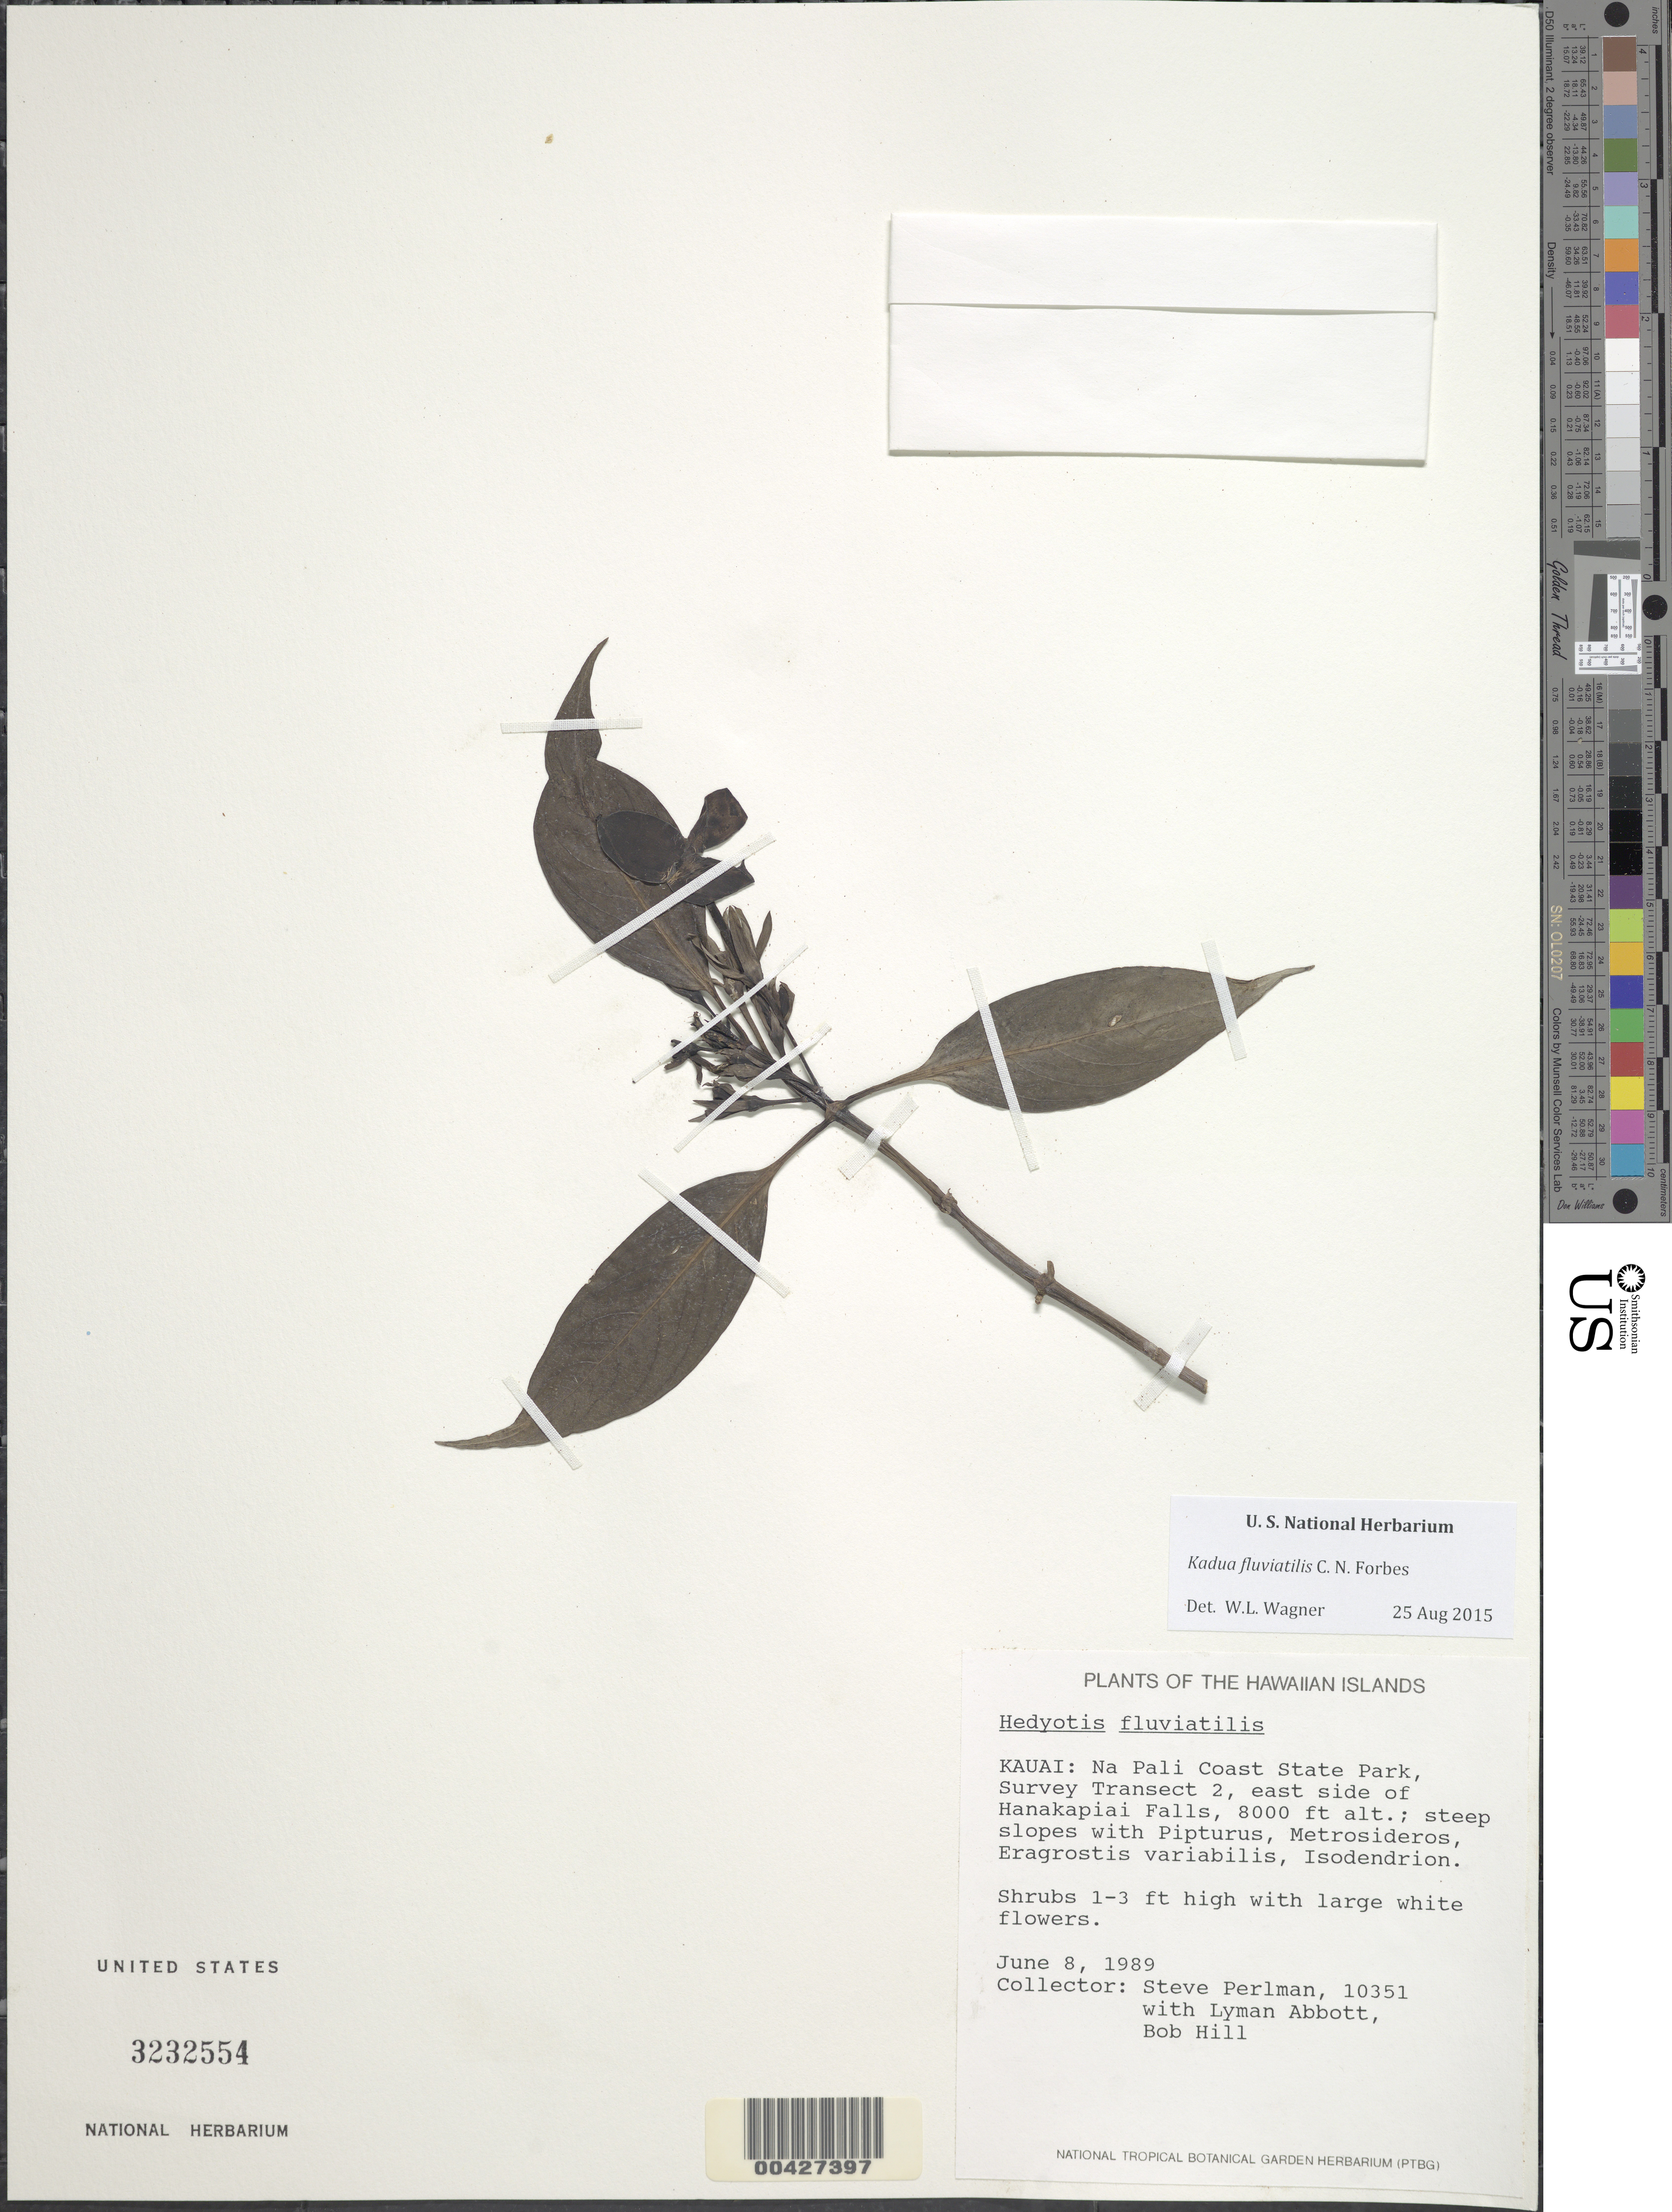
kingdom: Plantae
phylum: Tracheophyta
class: Magnoliopsida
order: Gentianales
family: Rubiaceae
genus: Kadua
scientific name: Kadua fluviatilis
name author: C.N. Forbes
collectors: S. P. Perlman, L. Abbott & B. Hill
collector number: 10351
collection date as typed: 8 Jun 1989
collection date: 1989-06-08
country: United States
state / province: Hawaii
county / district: Kauai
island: Kaua'i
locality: Na Pali Coast State Park, Survey Transect 2, east side of Hanakapiai Falls.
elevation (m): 2438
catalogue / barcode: US 3232554